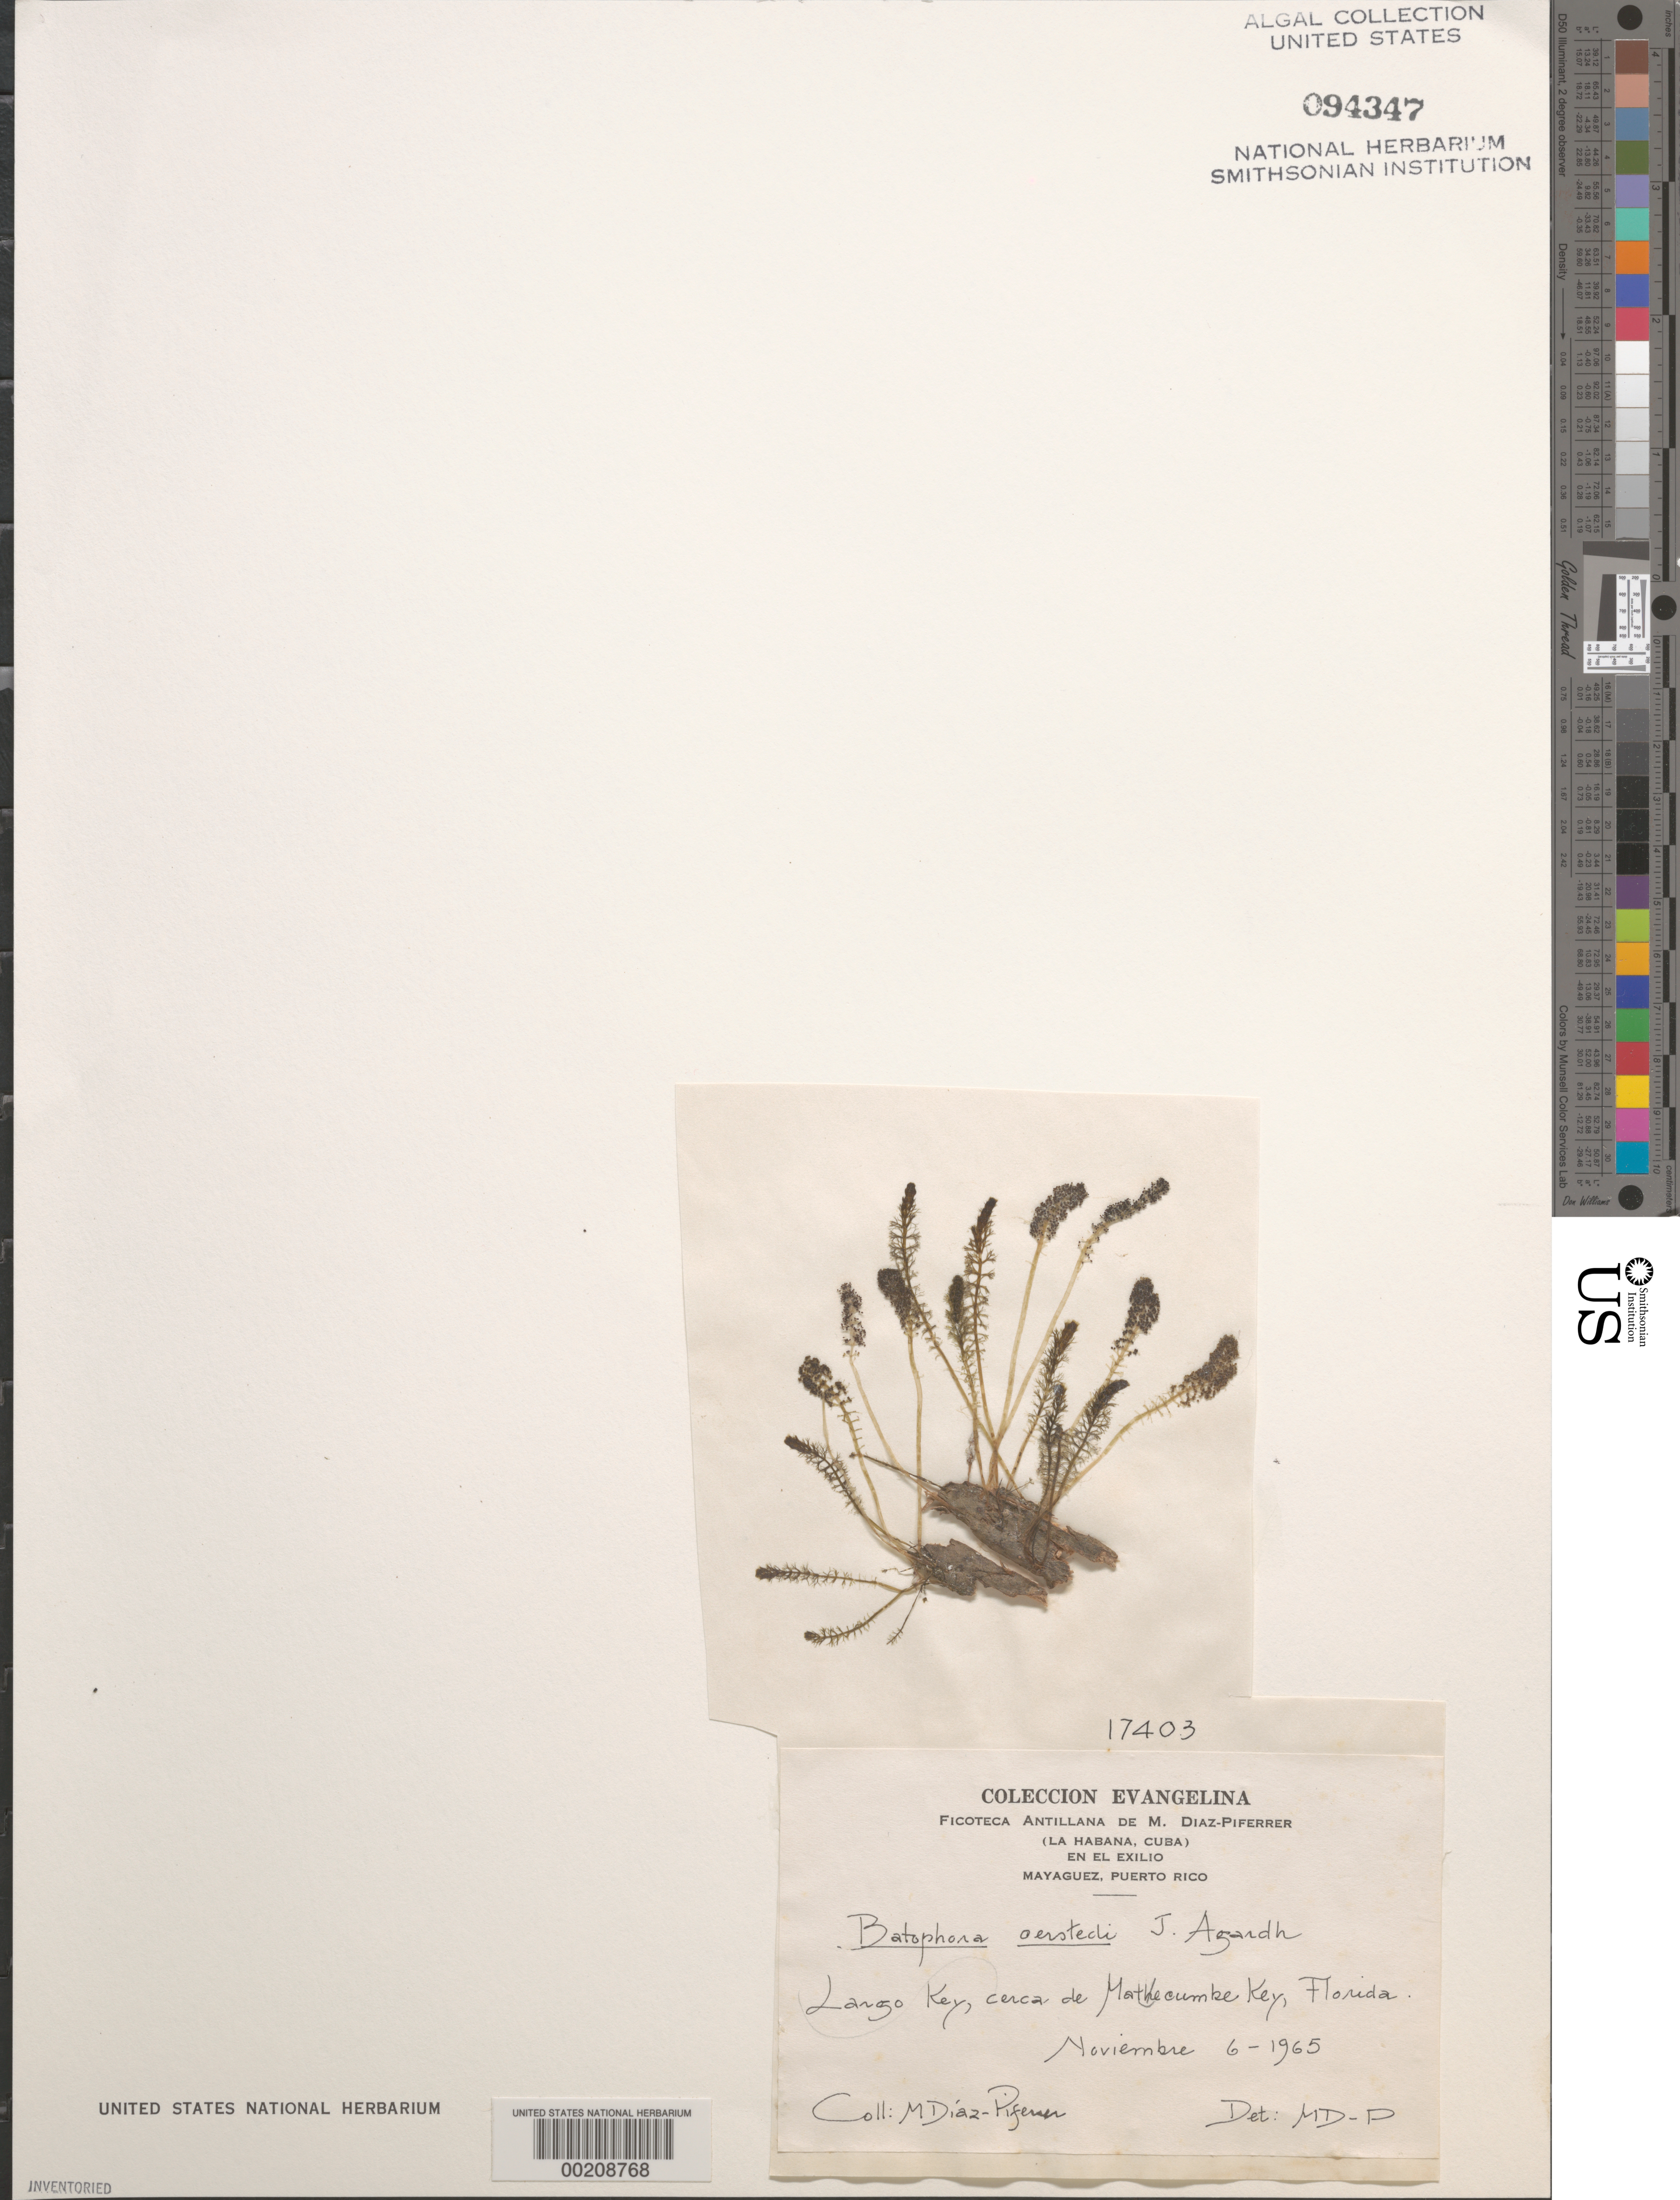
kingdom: Plantae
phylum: Chlorophyta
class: Ulvophyceae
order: Dasycladales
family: Dasycladaceae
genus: Batophora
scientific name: Batophora oerstedii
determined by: Diaz-Piferrer, M.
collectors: M. Diaz-Piferrer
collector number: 17403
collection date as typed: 06 Nov 1965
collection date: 1965-11-06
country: United States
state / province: Florida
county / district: Monroe County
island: Key Largo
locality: Near Upper Matecumbe Key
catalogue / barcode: US 94347